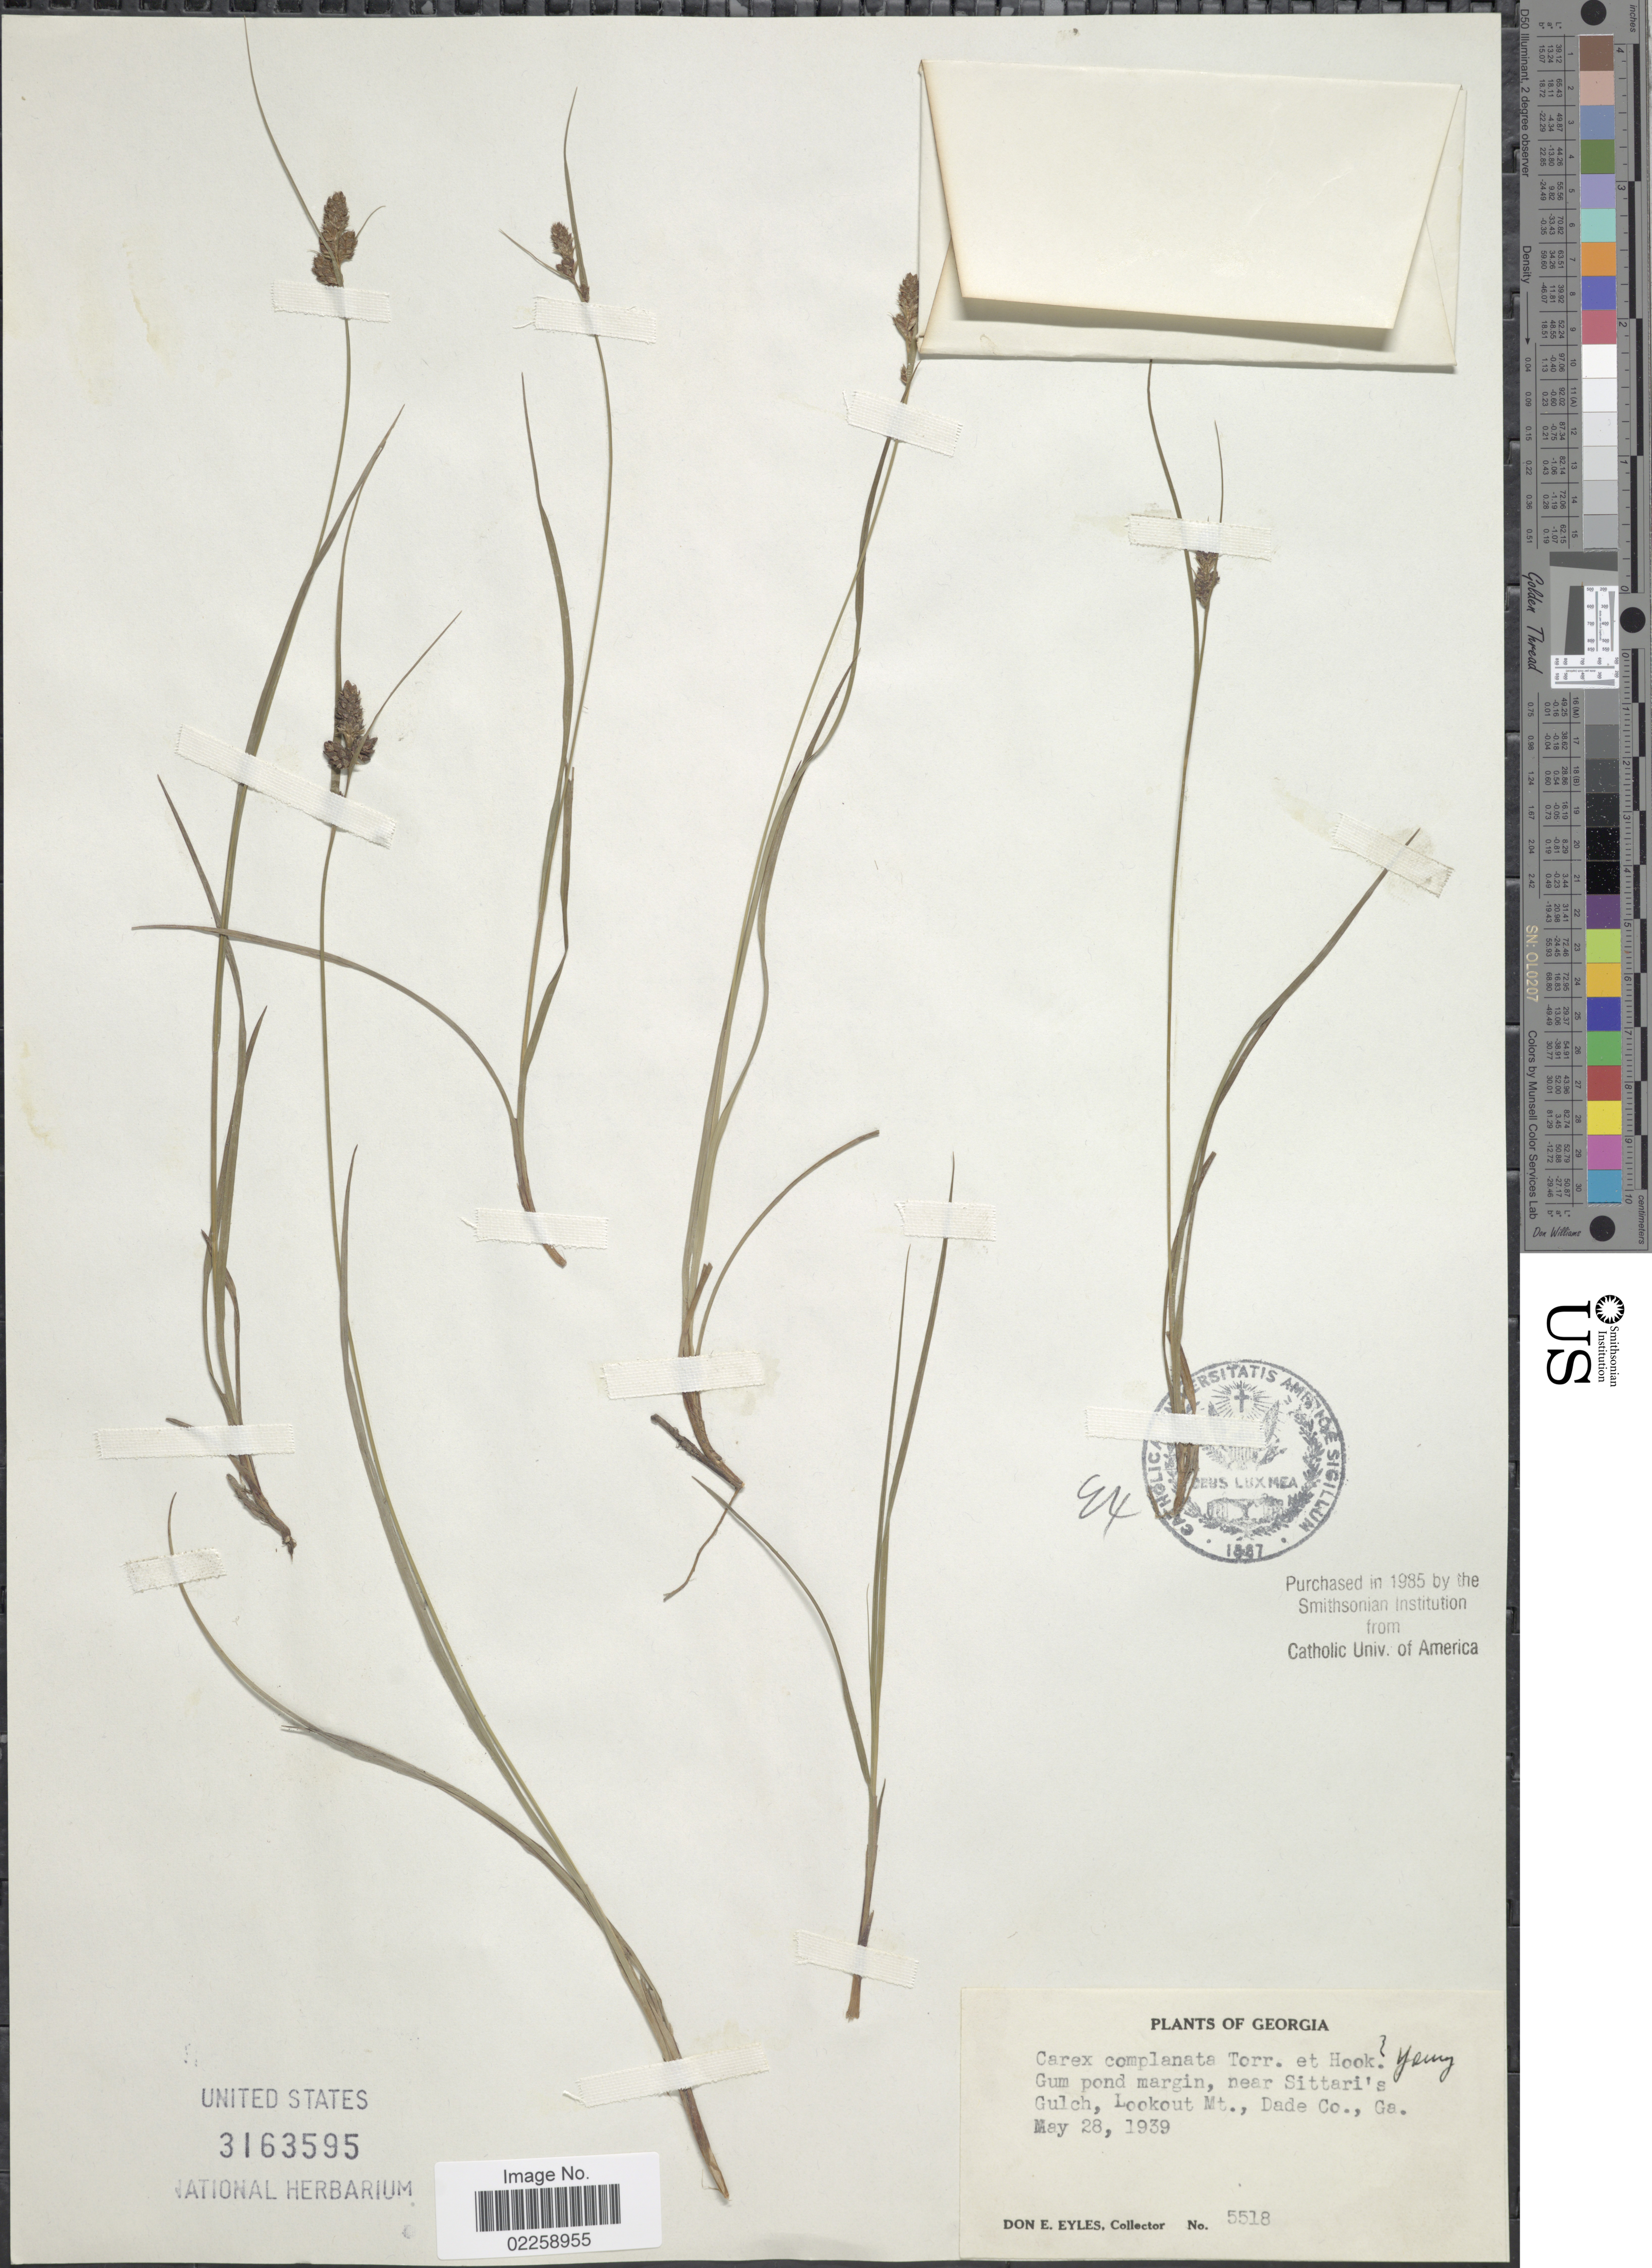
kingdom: Plantae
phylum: Tracheophyta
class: Liliopsida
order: Poales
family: Cyperaceae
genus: Carex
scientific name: Carex complanata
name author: Torr. & Hook.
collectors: D. Eyles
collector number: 5518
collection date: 1939-05-28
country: United States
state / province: Georgia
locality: Gum pond margin, near Sittari's Gulch, Lookout Mt., Dade Co, Ga.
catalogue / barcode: US 3163595